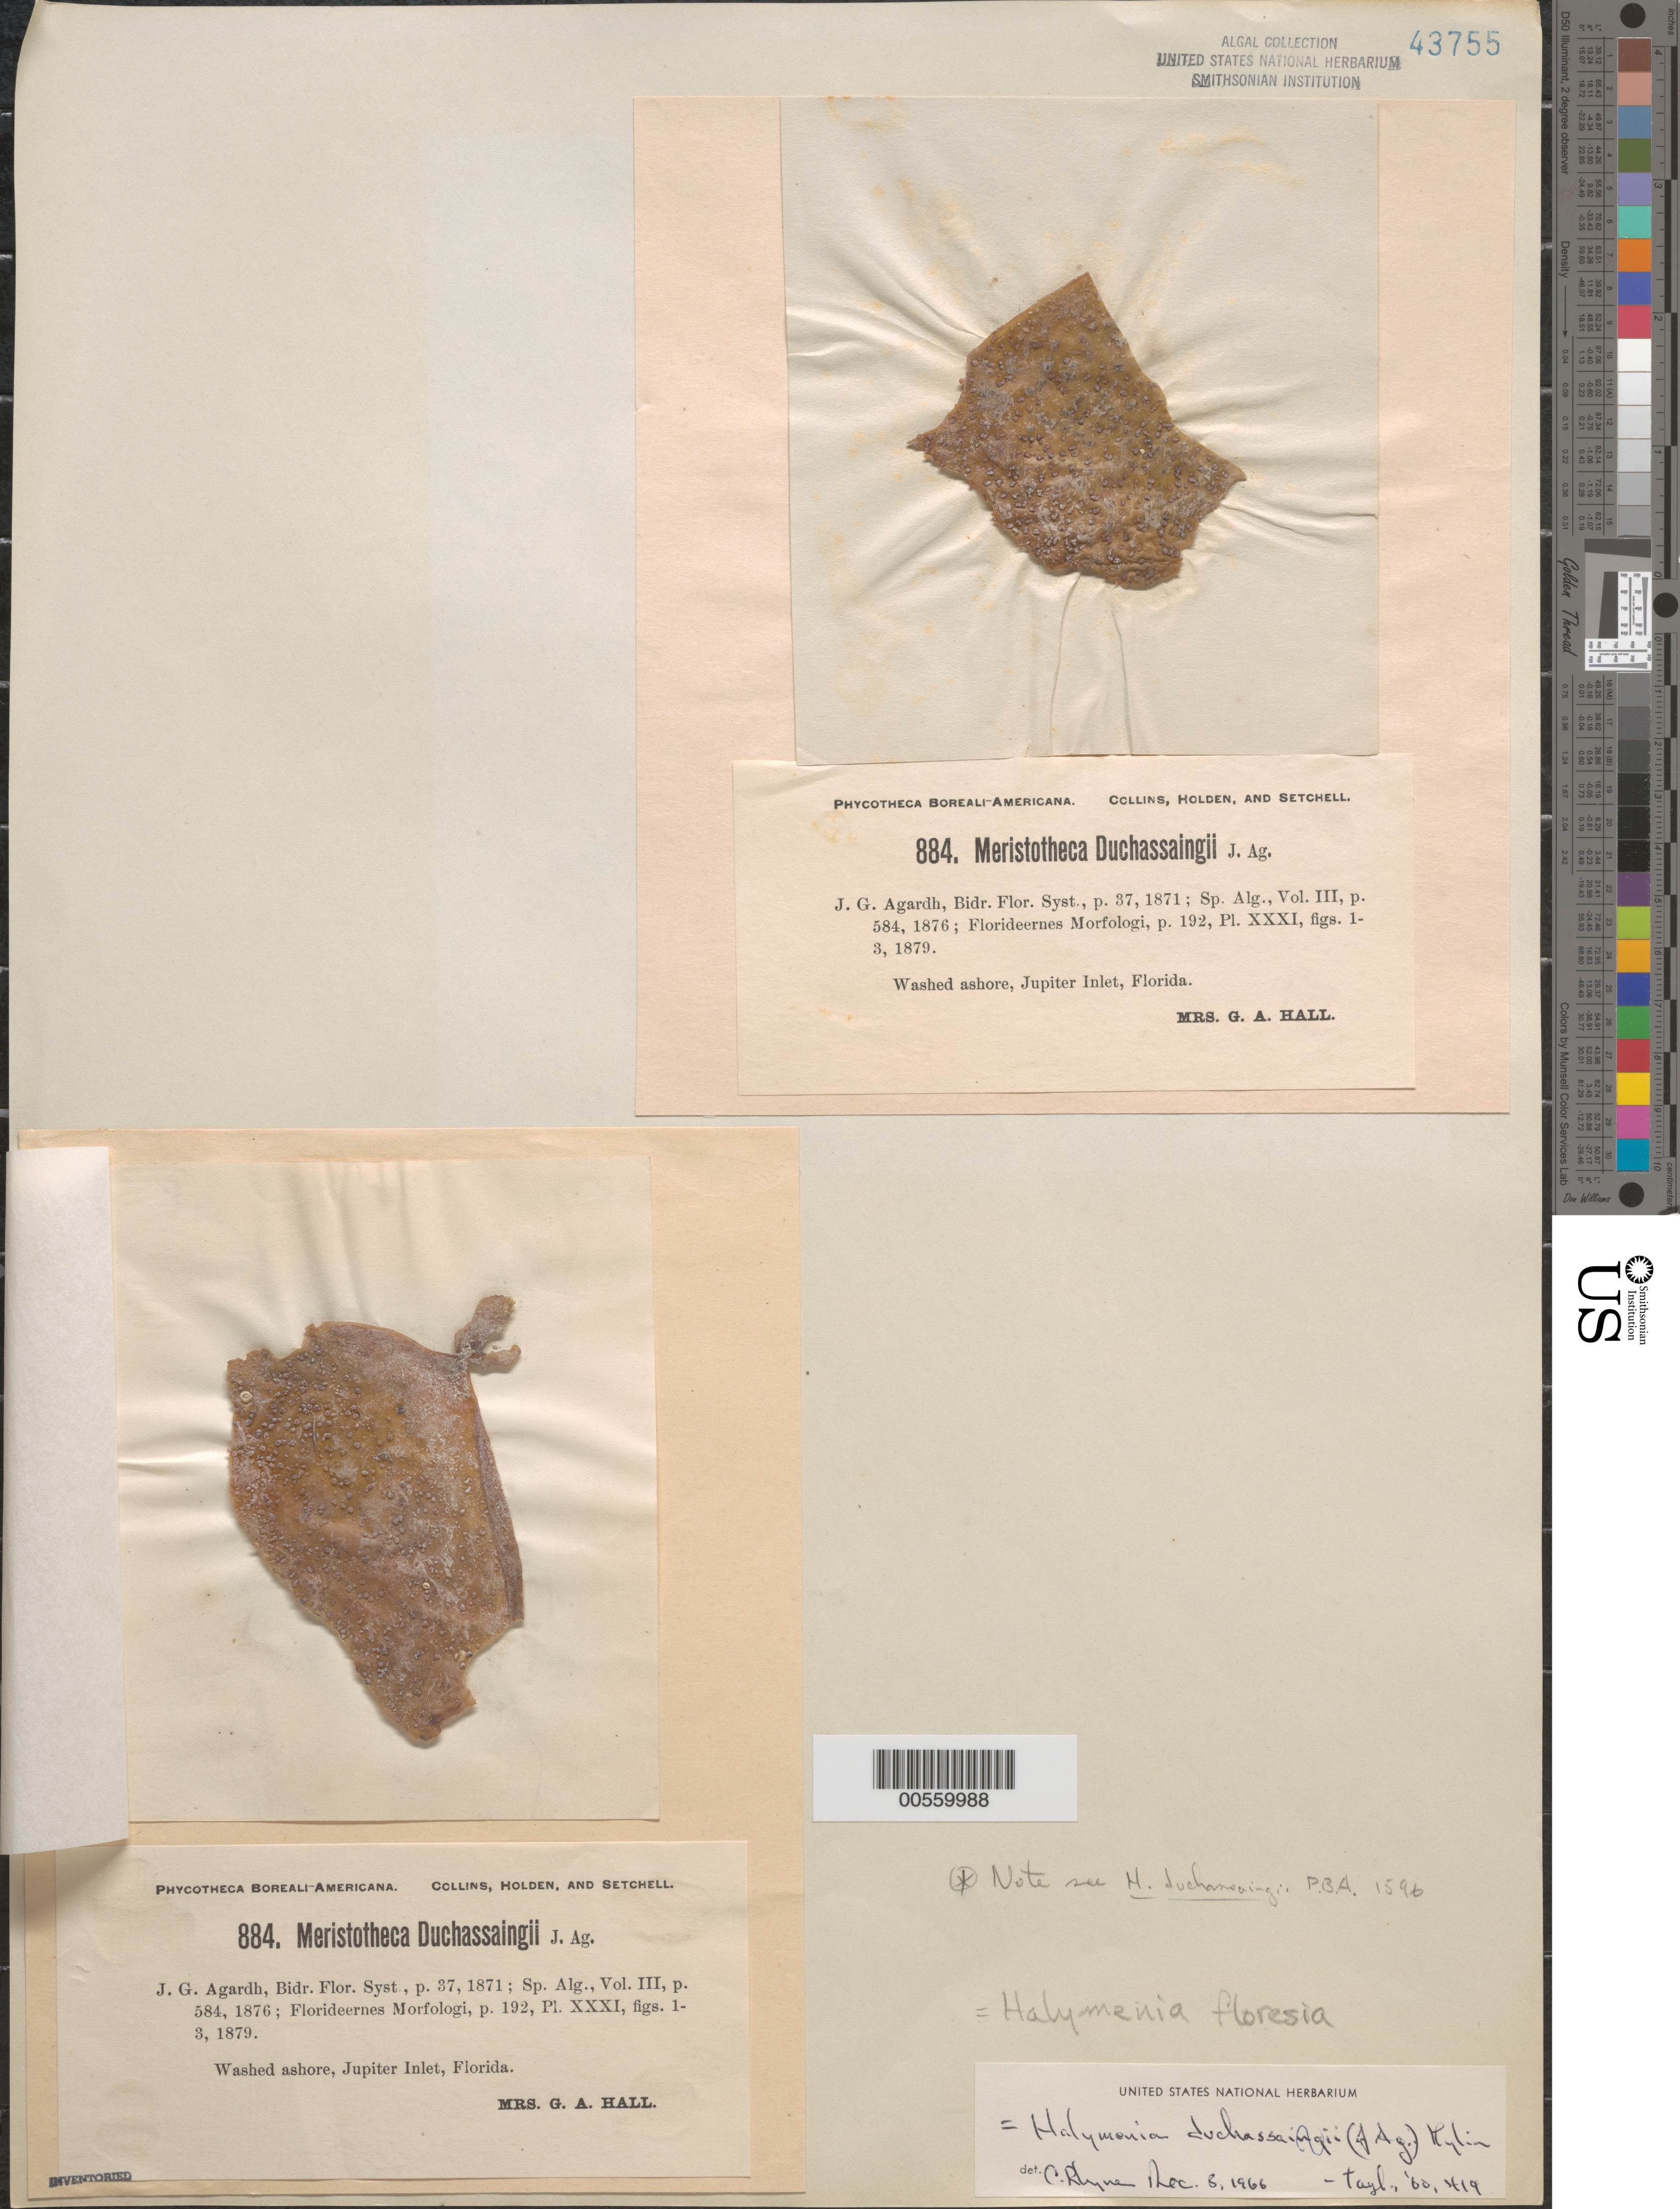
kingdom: Plantae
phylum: Rhodophyta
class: Florideophyceae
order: Halymeniales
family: Halymeniaceae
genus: Halymenia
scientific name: Halymenia floresii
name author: (Clemente) C. Agardh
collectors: Mrs. Hall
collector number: PB-A 884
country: United States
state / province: Florida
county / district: Palm Beach County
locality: Jupiter Inlet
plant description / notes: Collins, Holden & Setchell, Phycotheca Boreali-Americana, as Meristotheca duchassaingii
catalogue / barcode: US 43755